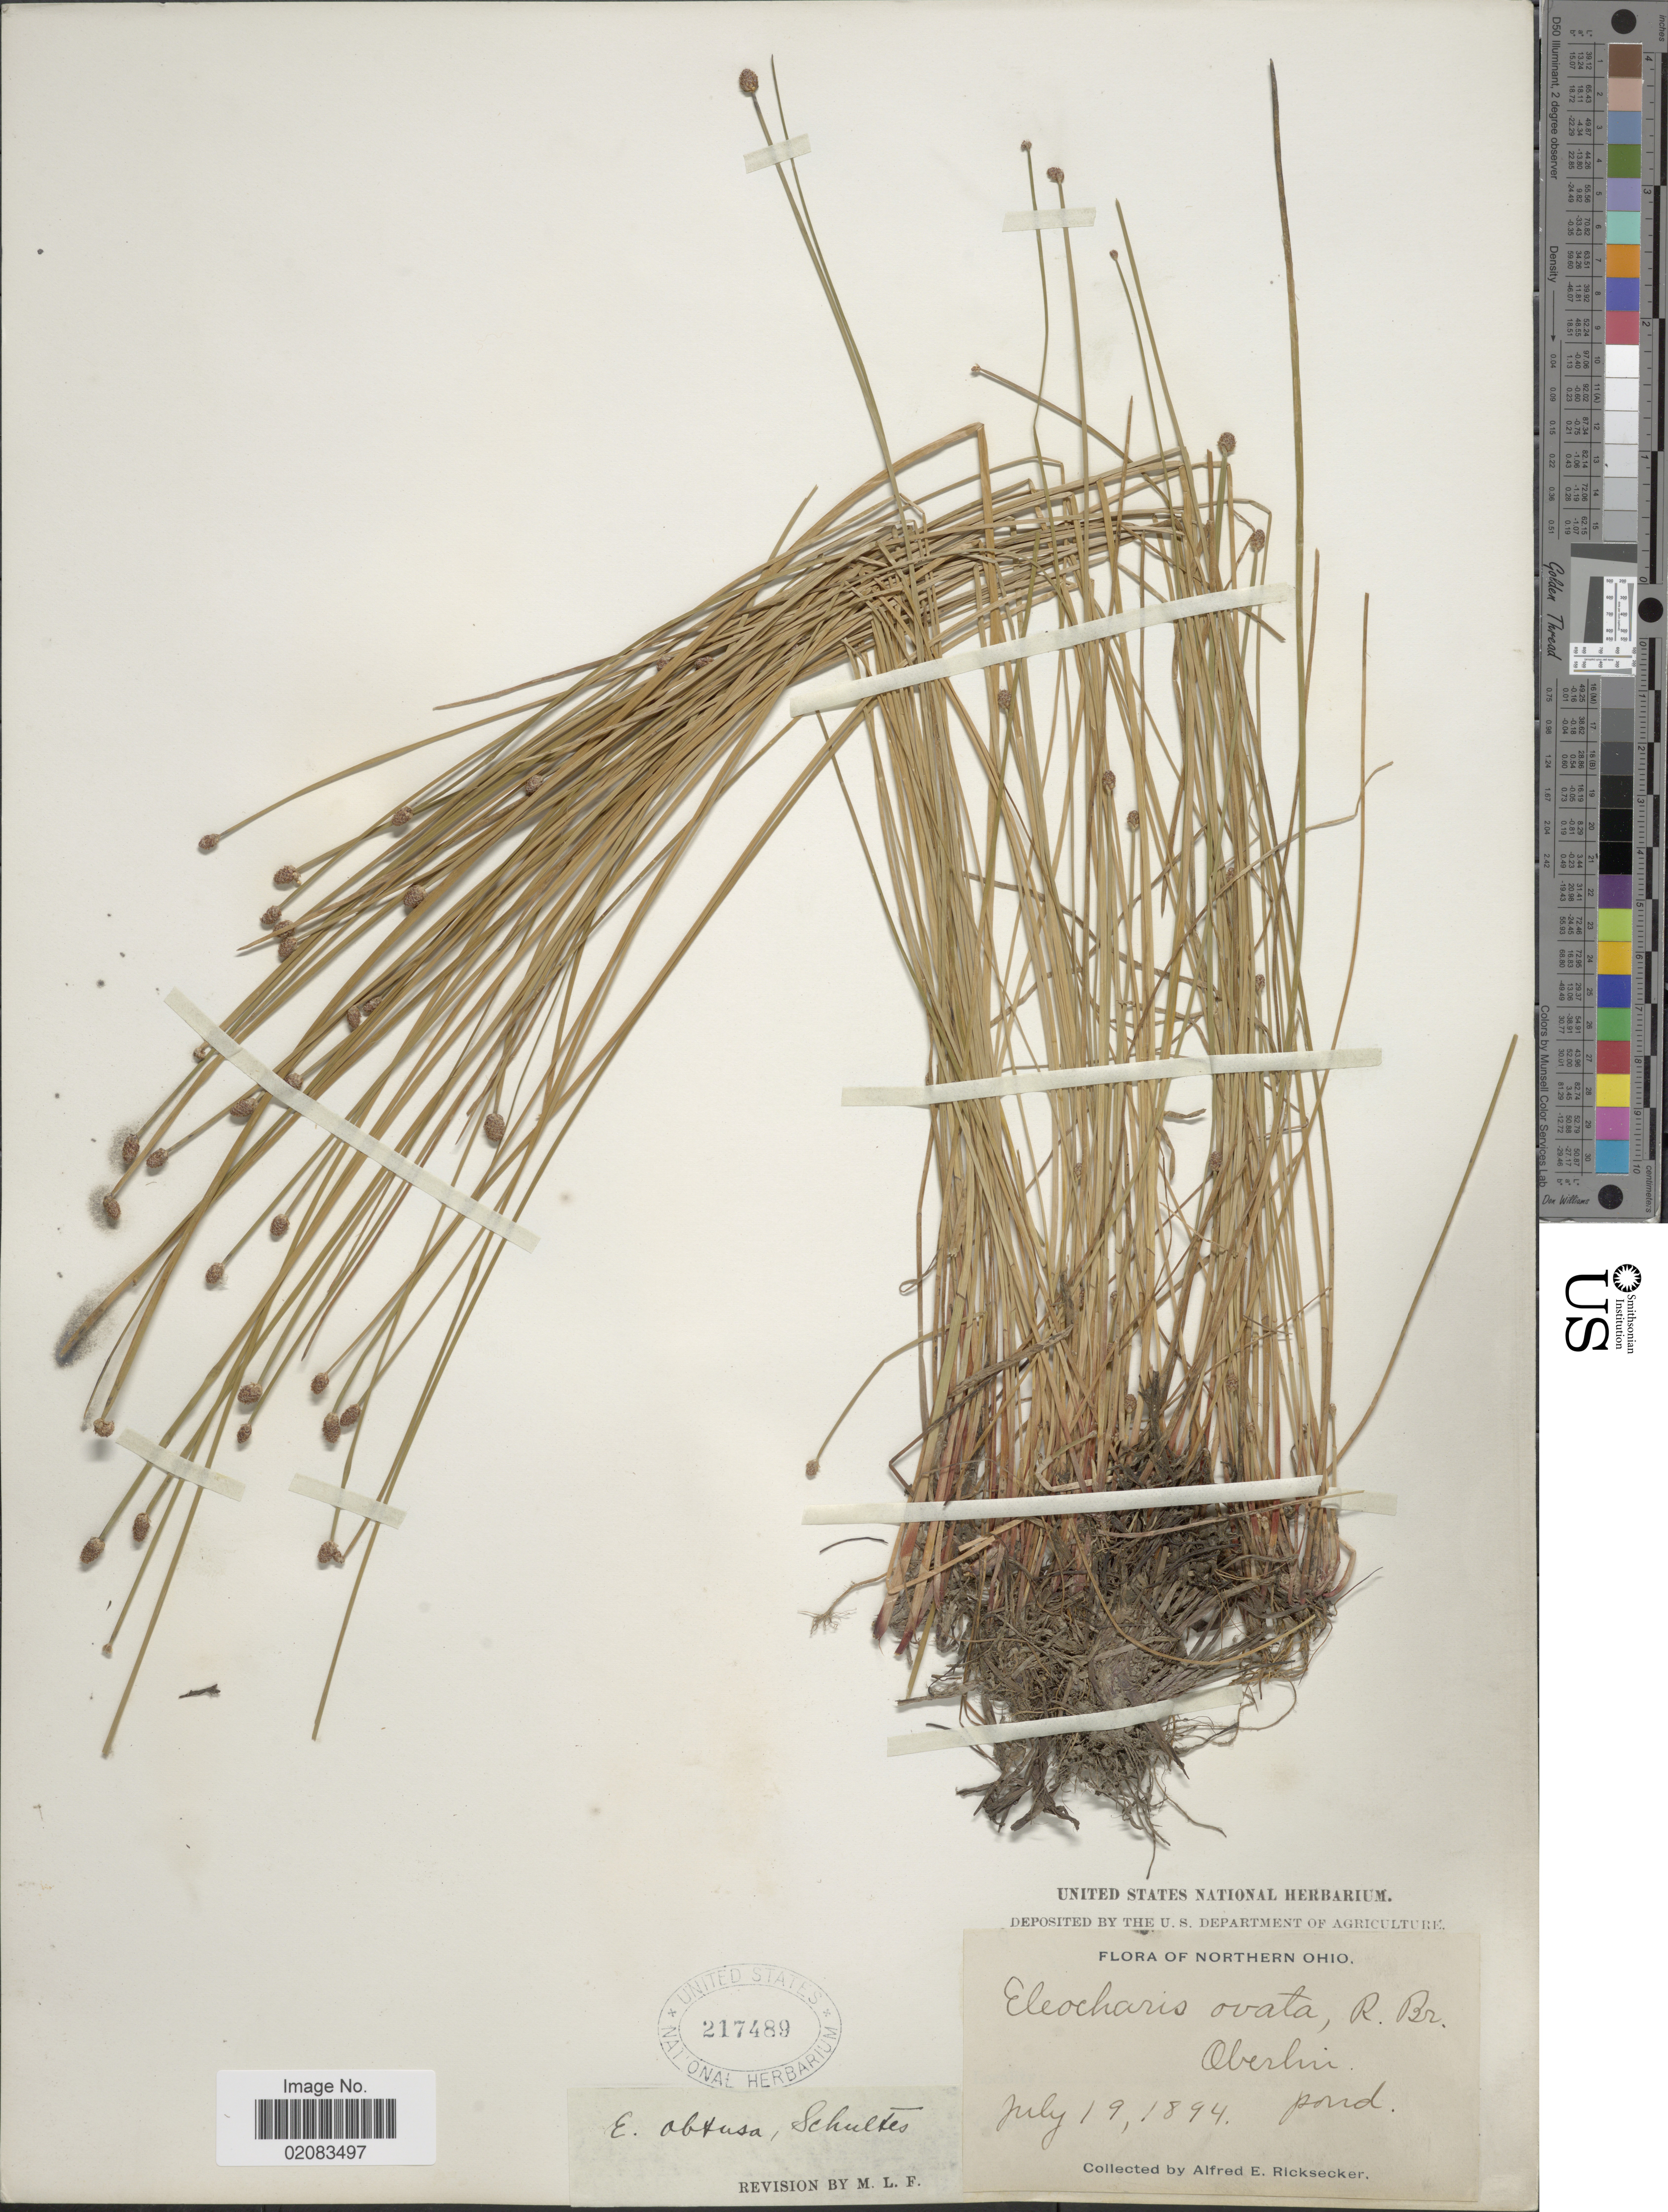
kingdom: Plantae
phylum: Tracheophyta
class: Liliopsida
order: Poales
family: Cyperaceae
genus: Eleocharis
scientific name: Eleocharis obtusa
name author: (Willd.) Schult.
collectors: A. E. Ricksecker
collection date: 1894-07-19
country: United States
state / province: Ohio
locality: Northern Ohio, Oberlin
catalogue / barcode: US 217489